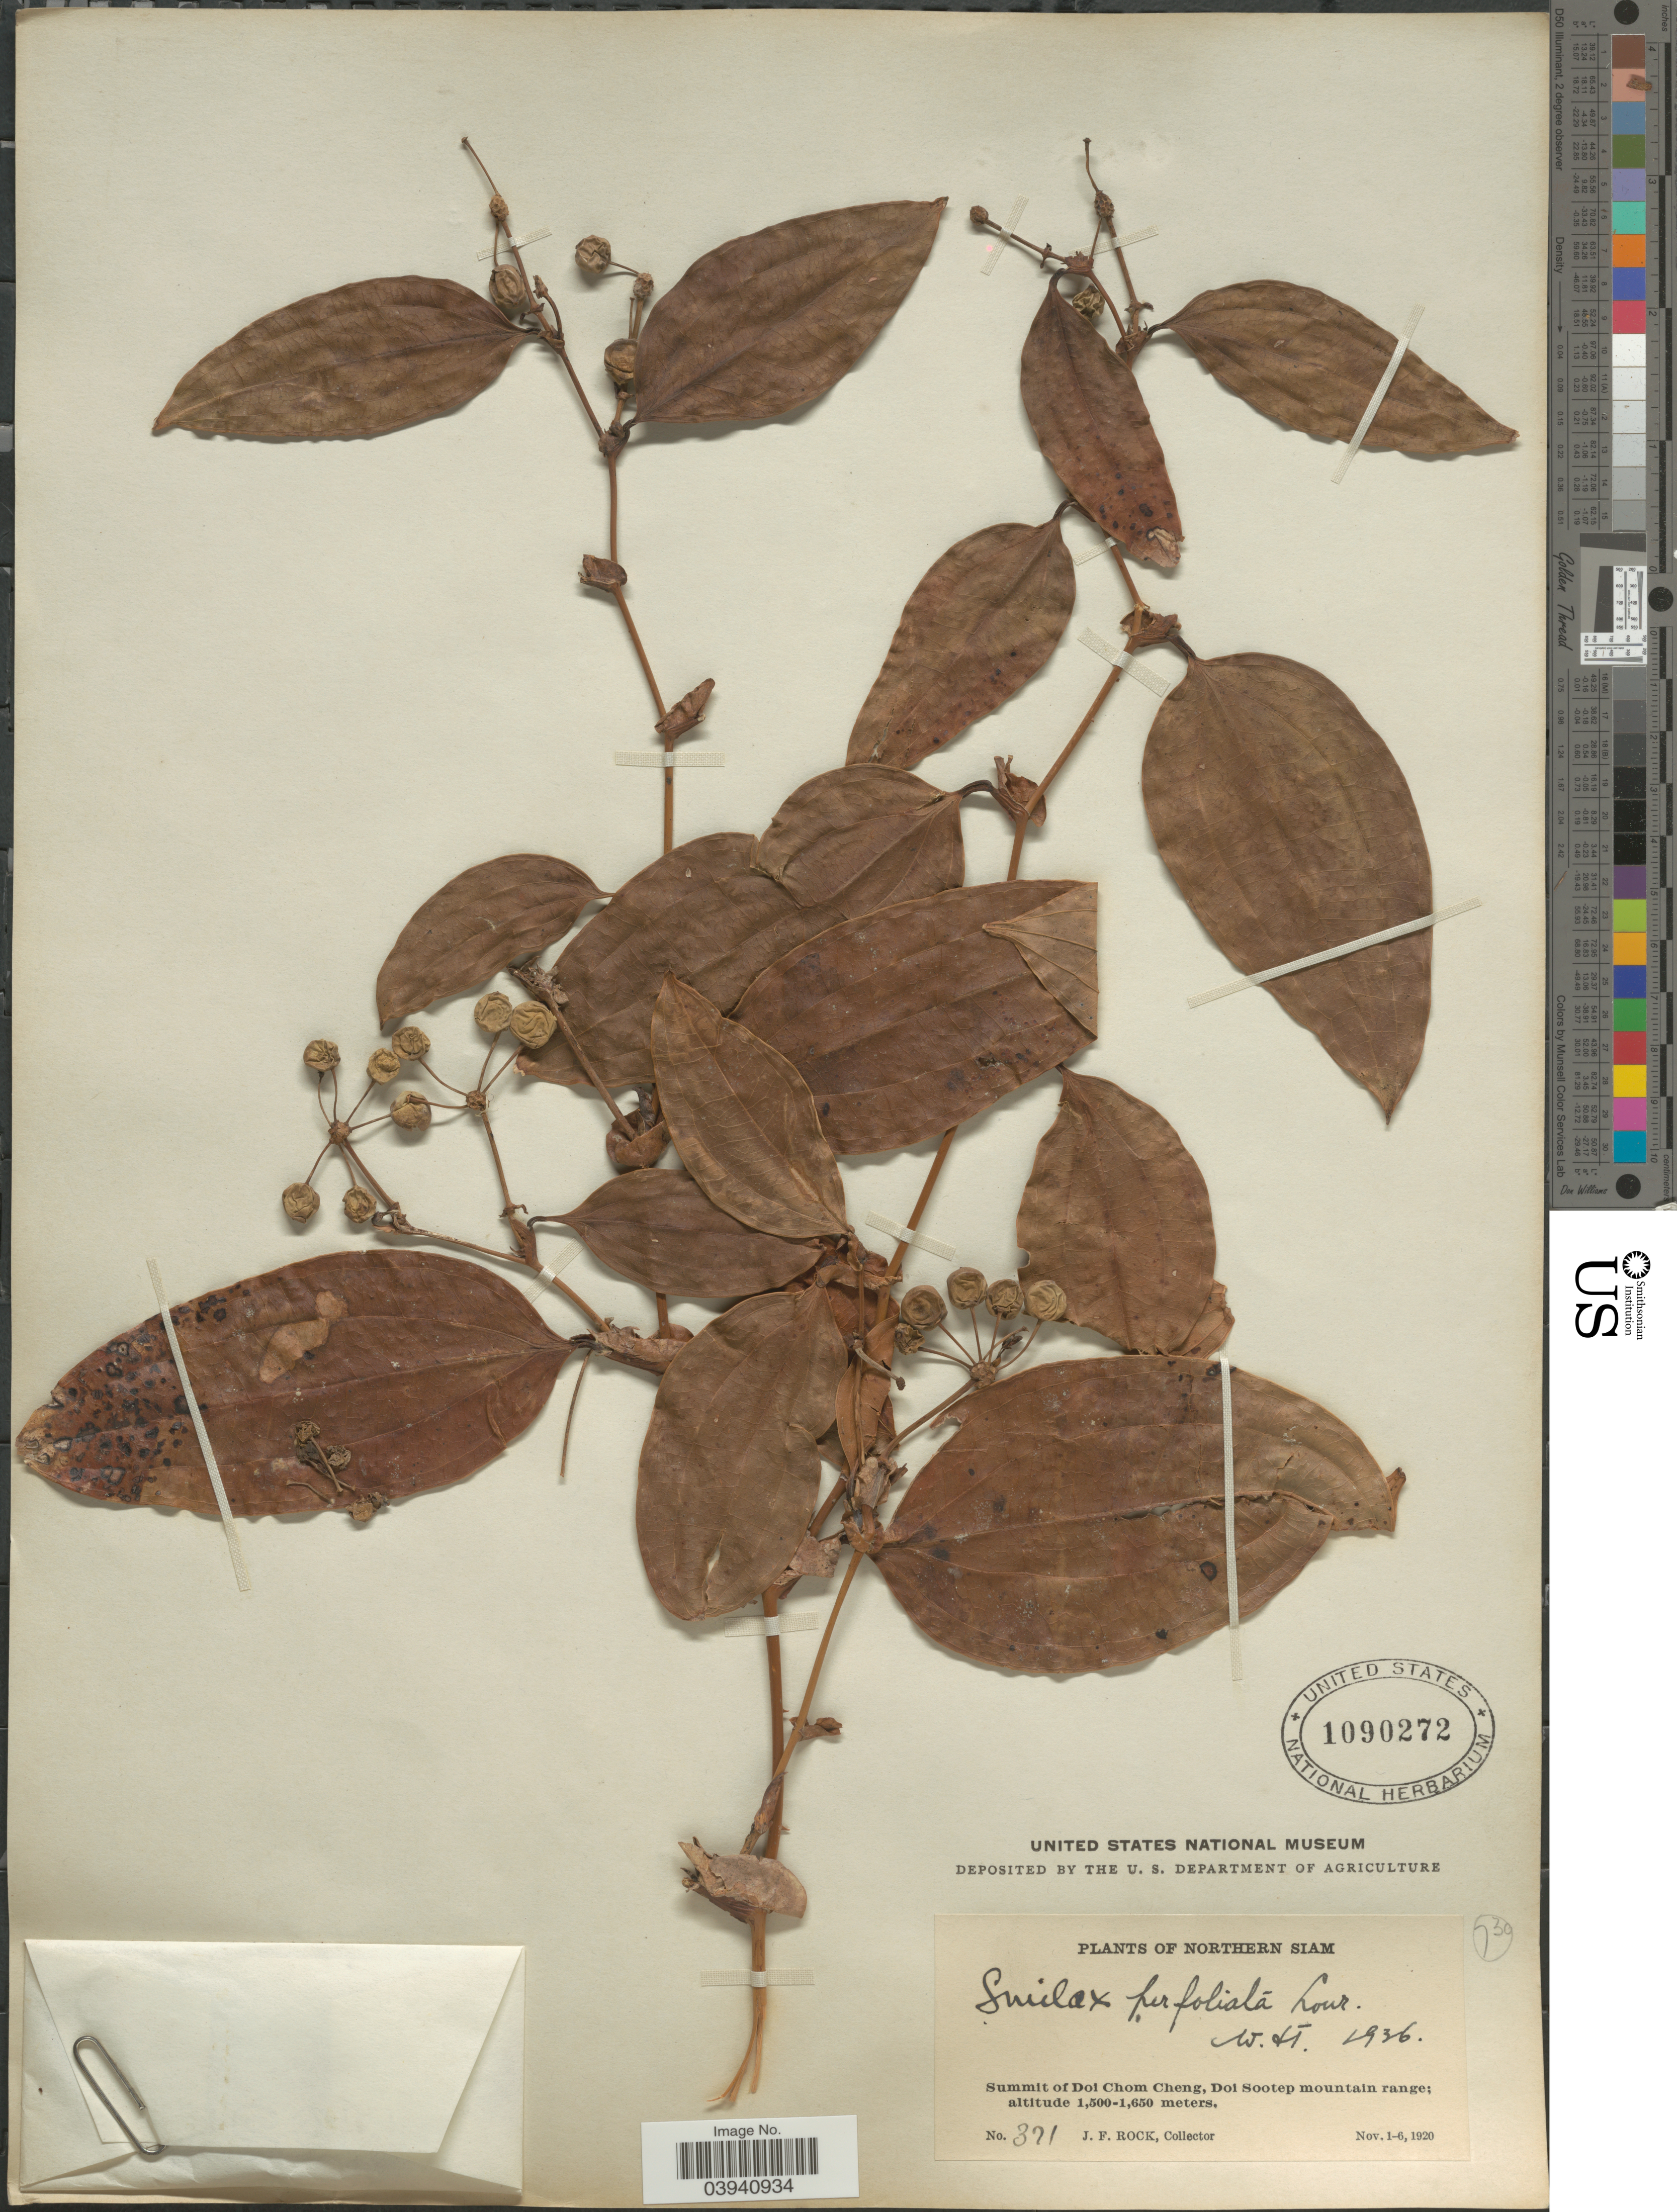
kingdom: Plantae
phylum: Tracheophyta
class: Liliopsida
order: Liliales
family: Smilacaceae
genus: Smilax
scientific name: Smilax perfoliata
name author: Lour.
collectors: J. Rock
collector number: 371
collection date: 1920-11-01/1920-11-06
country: Thailand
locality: Northern Siam. Summit of Doi Chom Cheng, Doi Sootep mountain range.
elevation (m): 1500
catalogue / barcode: US 1090272